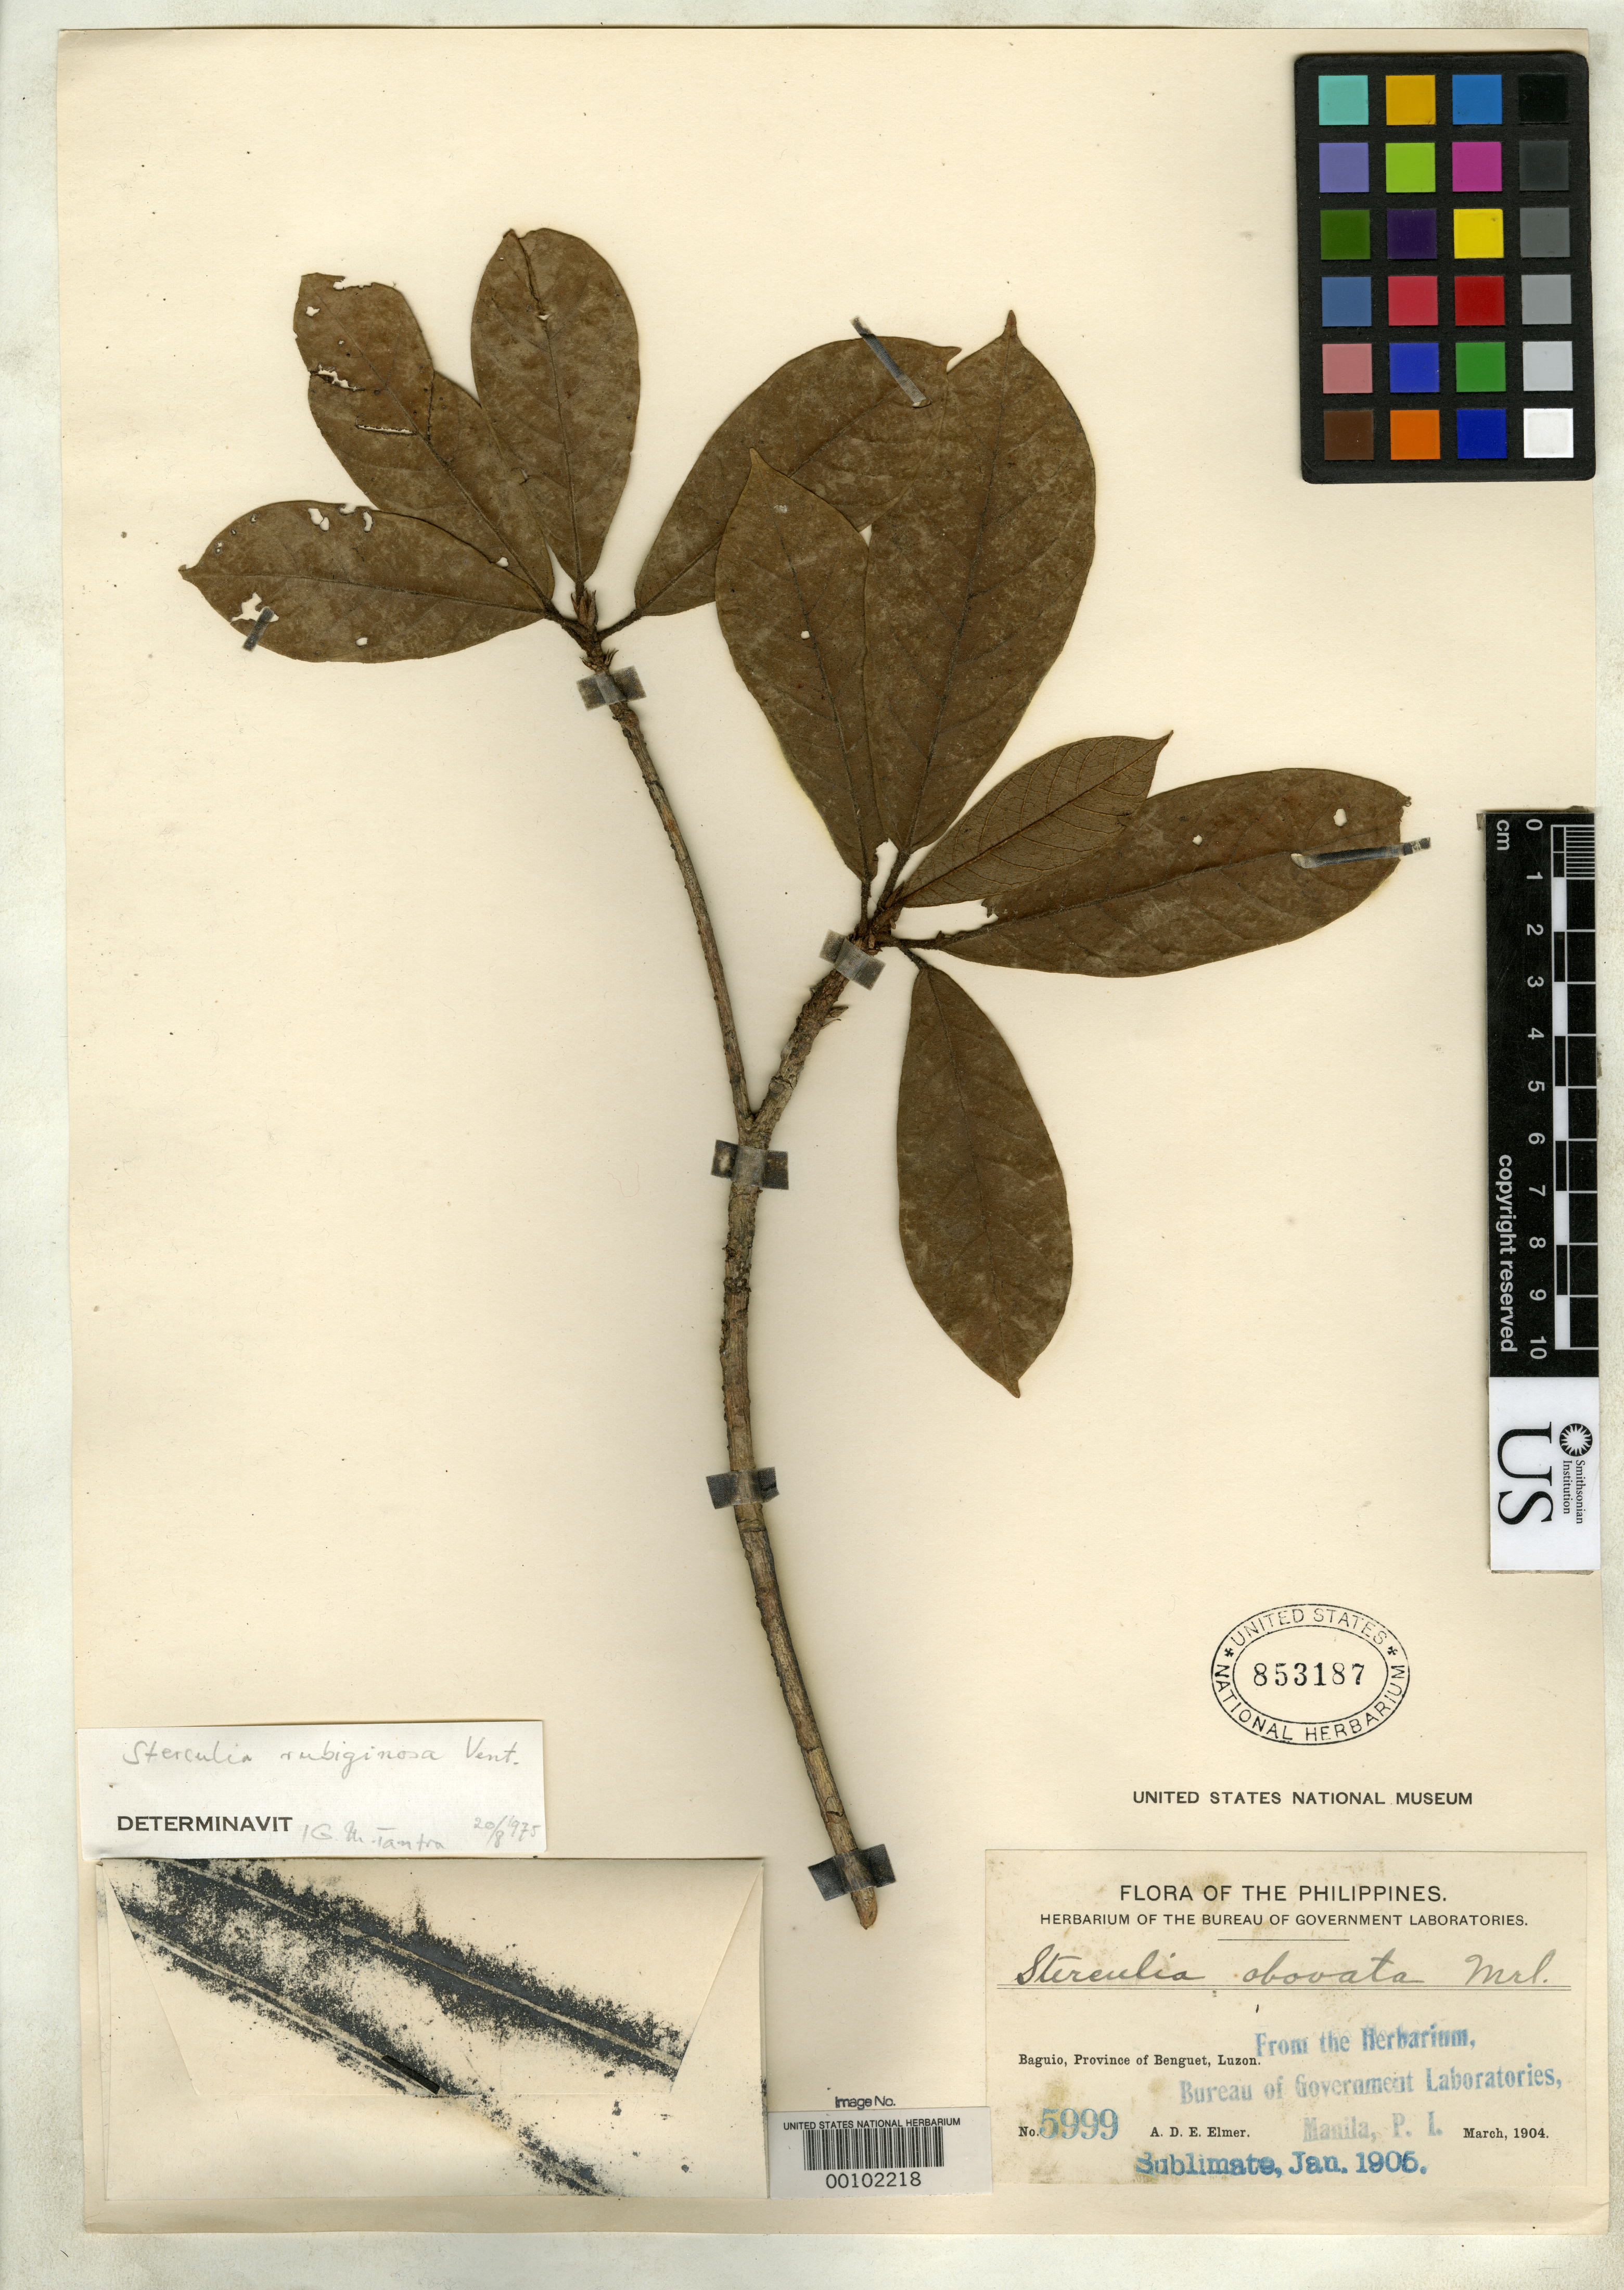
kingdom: Plantae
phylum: Tracheophyta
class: Magnoliopsida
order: Malvales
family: Malvaceae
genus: Sterculia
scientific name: Sterculia obovata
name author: Merr.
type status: Isotype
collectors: A. D. E. Elmer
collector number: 5999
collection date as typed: Mar 1904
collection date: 1904-03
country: Philippines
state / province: Cordillera (Administrative Region)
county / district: Benguet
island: Luzon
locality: Baguio.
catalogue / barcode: US 853187